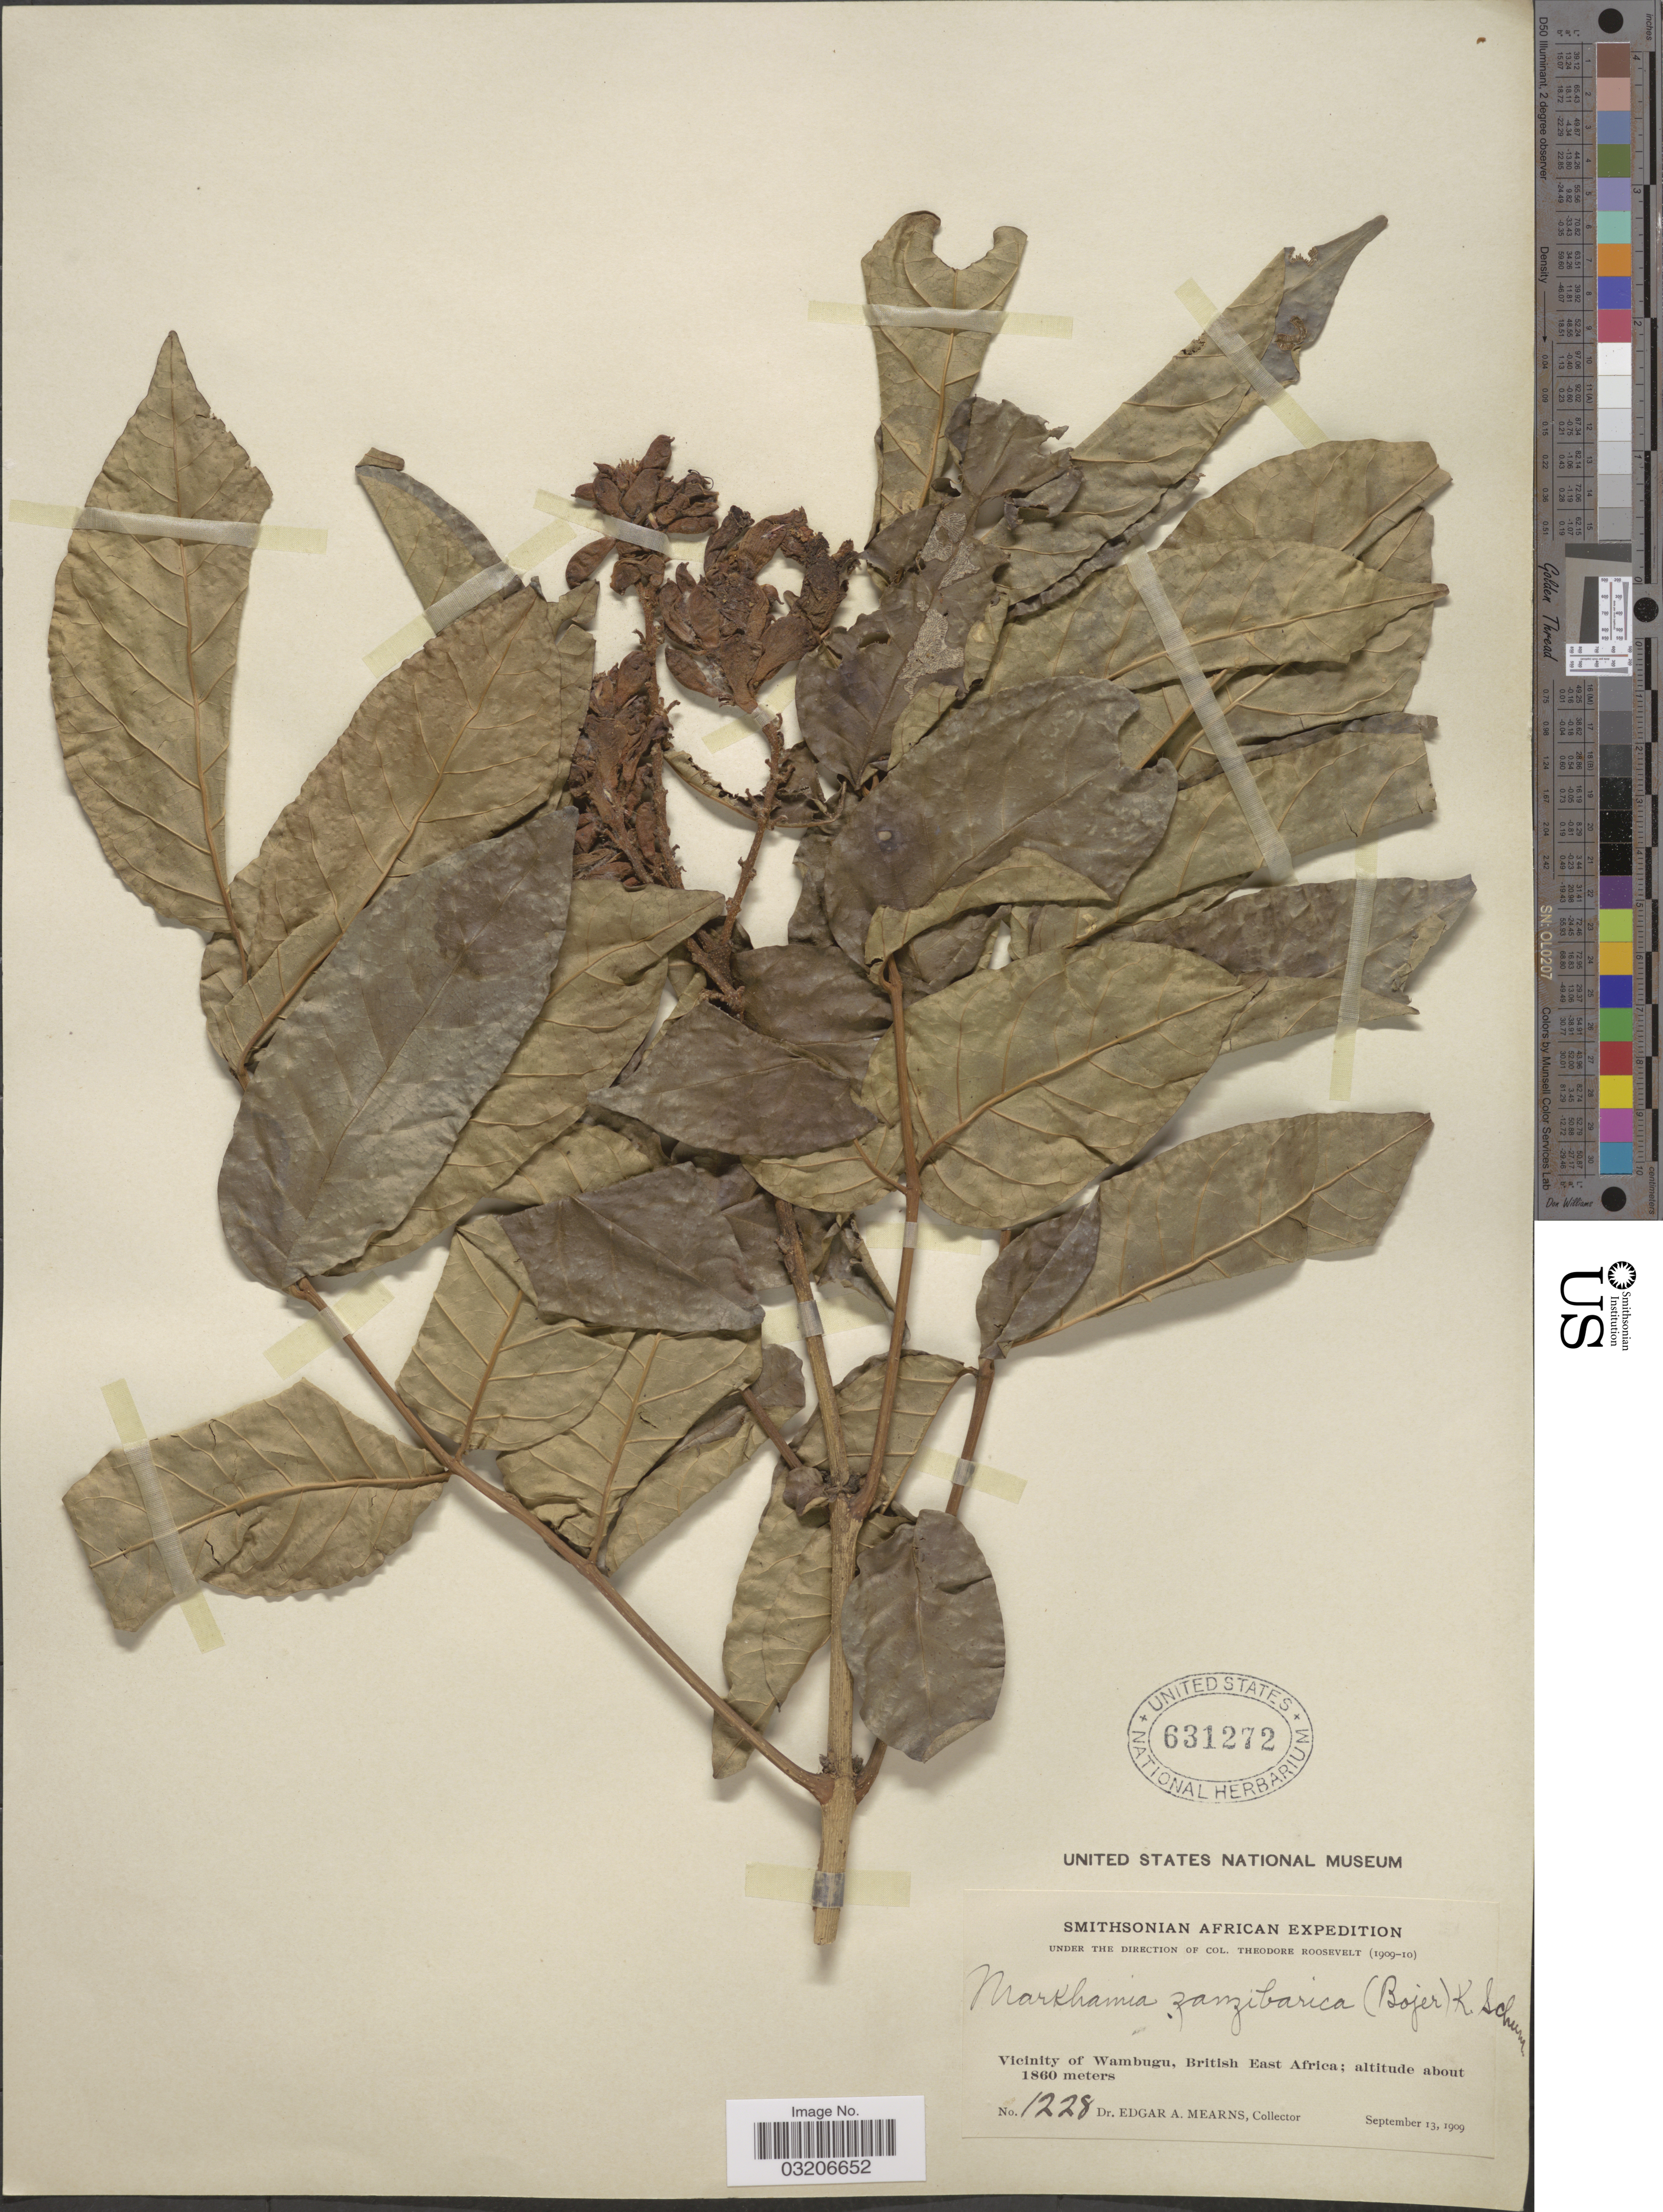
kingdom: Plantae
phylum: Tracheophyta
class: Magnoliopsida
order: Lamiales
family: Bignoniaceae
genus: Markhamia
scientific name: Markhamia zanzibarica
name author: (Bojer ex DC.) K. Schum.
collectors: E. A. Mearns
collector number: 1228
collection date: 1909-09-13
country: Kenya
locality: Vicinity of Wambugu, British East Africa.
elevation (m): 1860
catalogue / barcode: US 631272